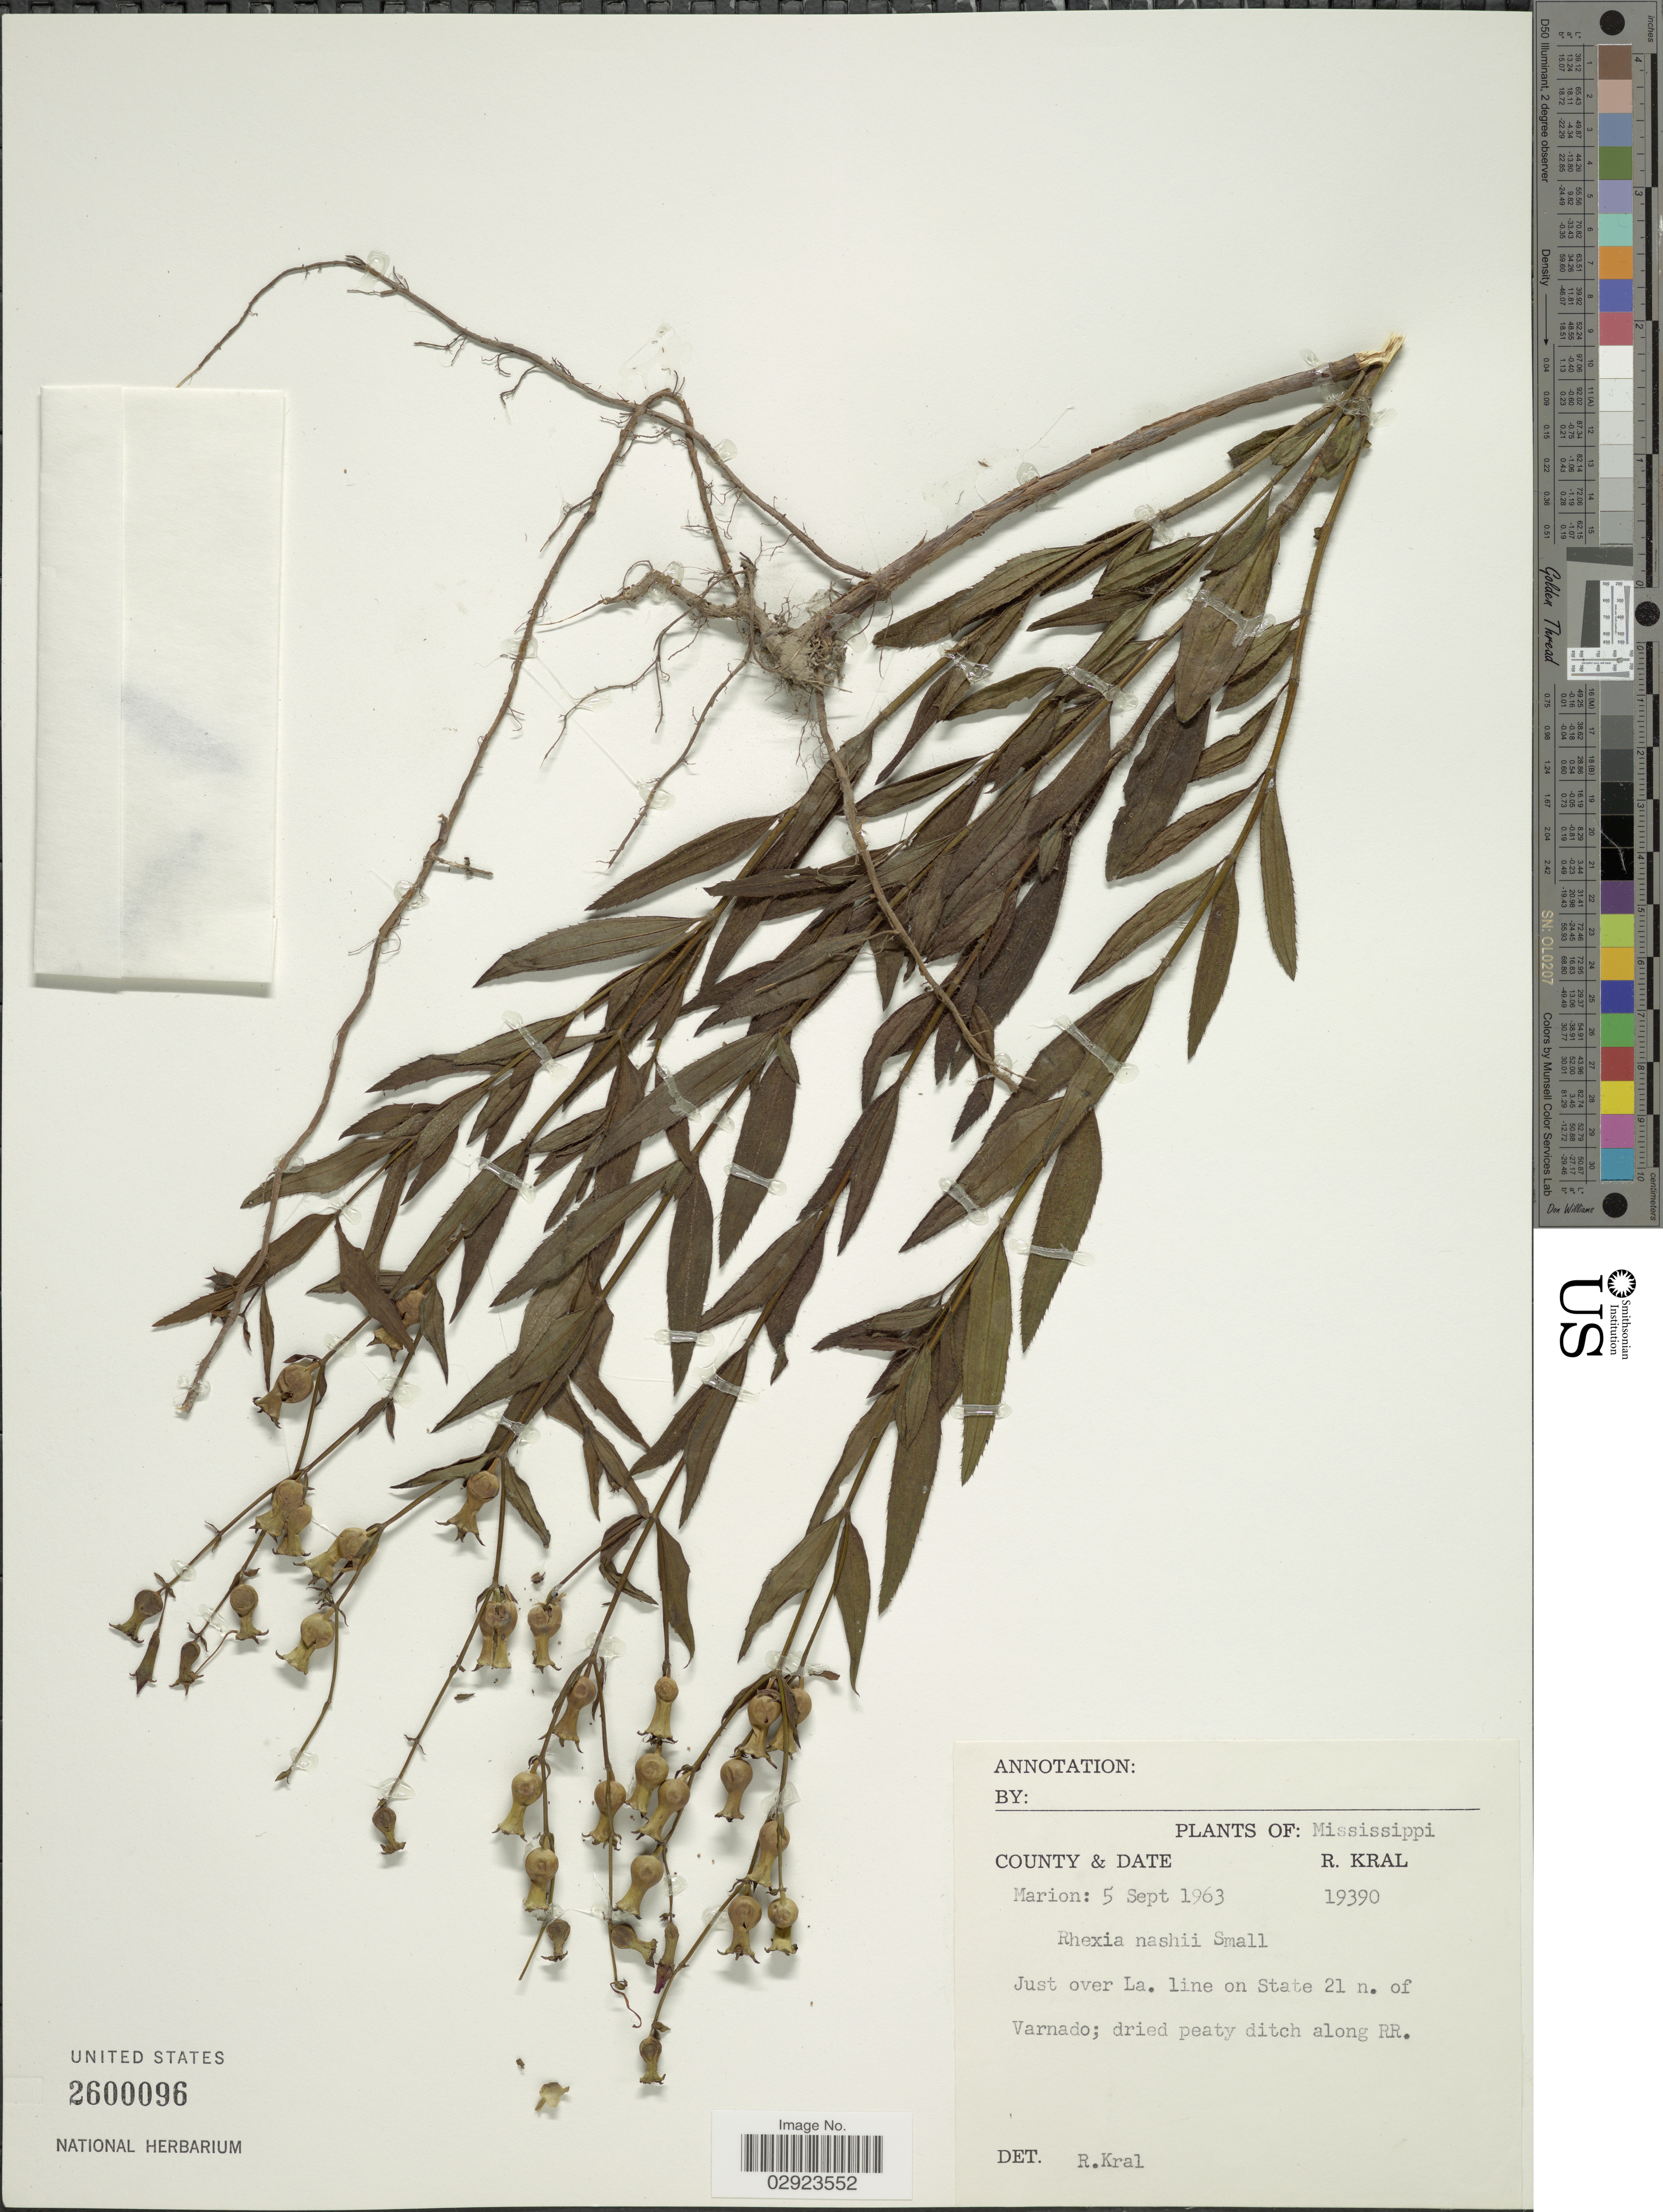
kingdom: Plantae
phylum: Tracheophyta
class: Magnoliopsida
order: Myrtales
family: Melastomataceae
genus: Rhexia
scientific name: Rhexia nashii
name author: Small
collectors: R. Kral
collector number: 19390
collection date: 1963-09-05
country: United States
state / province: Mississippi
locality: Marion. Just over La. line on State 21 n. of Varnado; dried peaty ditch along RR.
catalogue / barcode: US 2600096